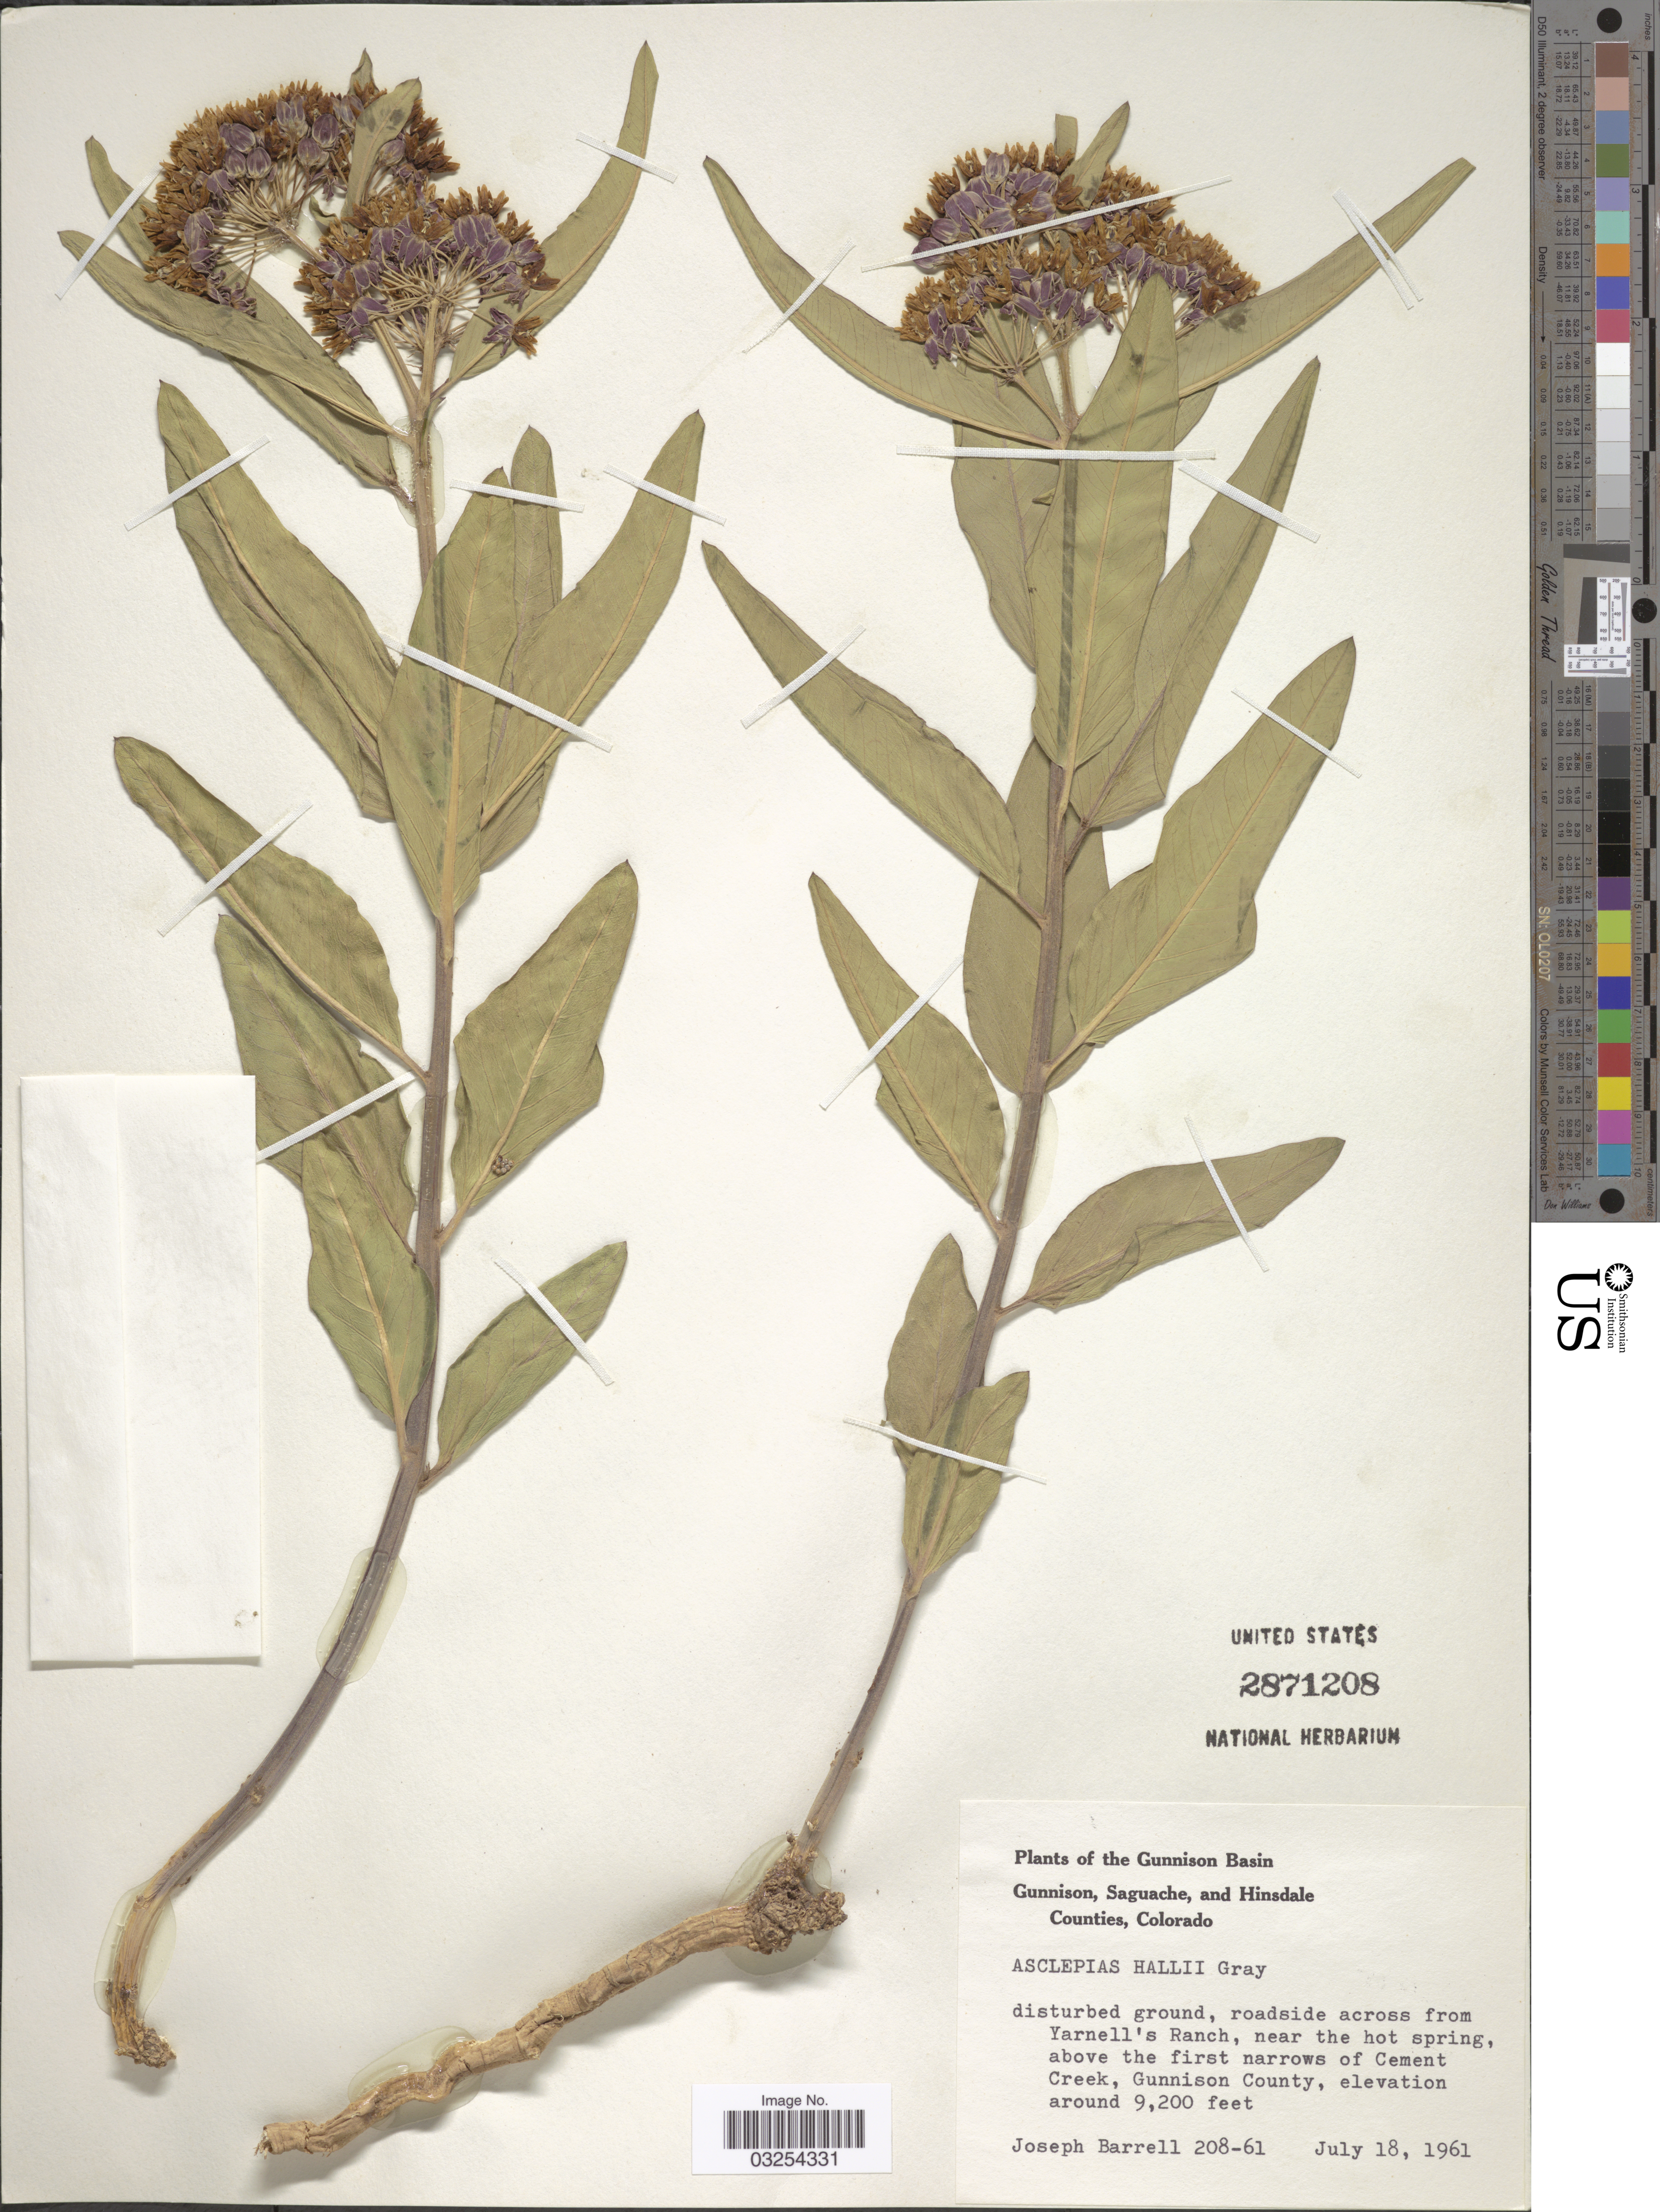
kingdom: Plantae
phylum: Tracheophyta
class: Magnoliopsida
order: Gentianales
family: Apocynaceae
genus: Asclepias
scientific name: Asclepias hallii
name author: A. Gray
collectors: J. Barrell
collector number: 208-61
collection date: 1961-07-18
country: United States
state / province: Colorado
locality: Gunnison Basin. Roadside across from Yarnell's Ranch, near the hot spring, above the first narrows of Cement Creek, Gunnison County.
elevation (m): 2804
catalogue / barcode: US 2871208